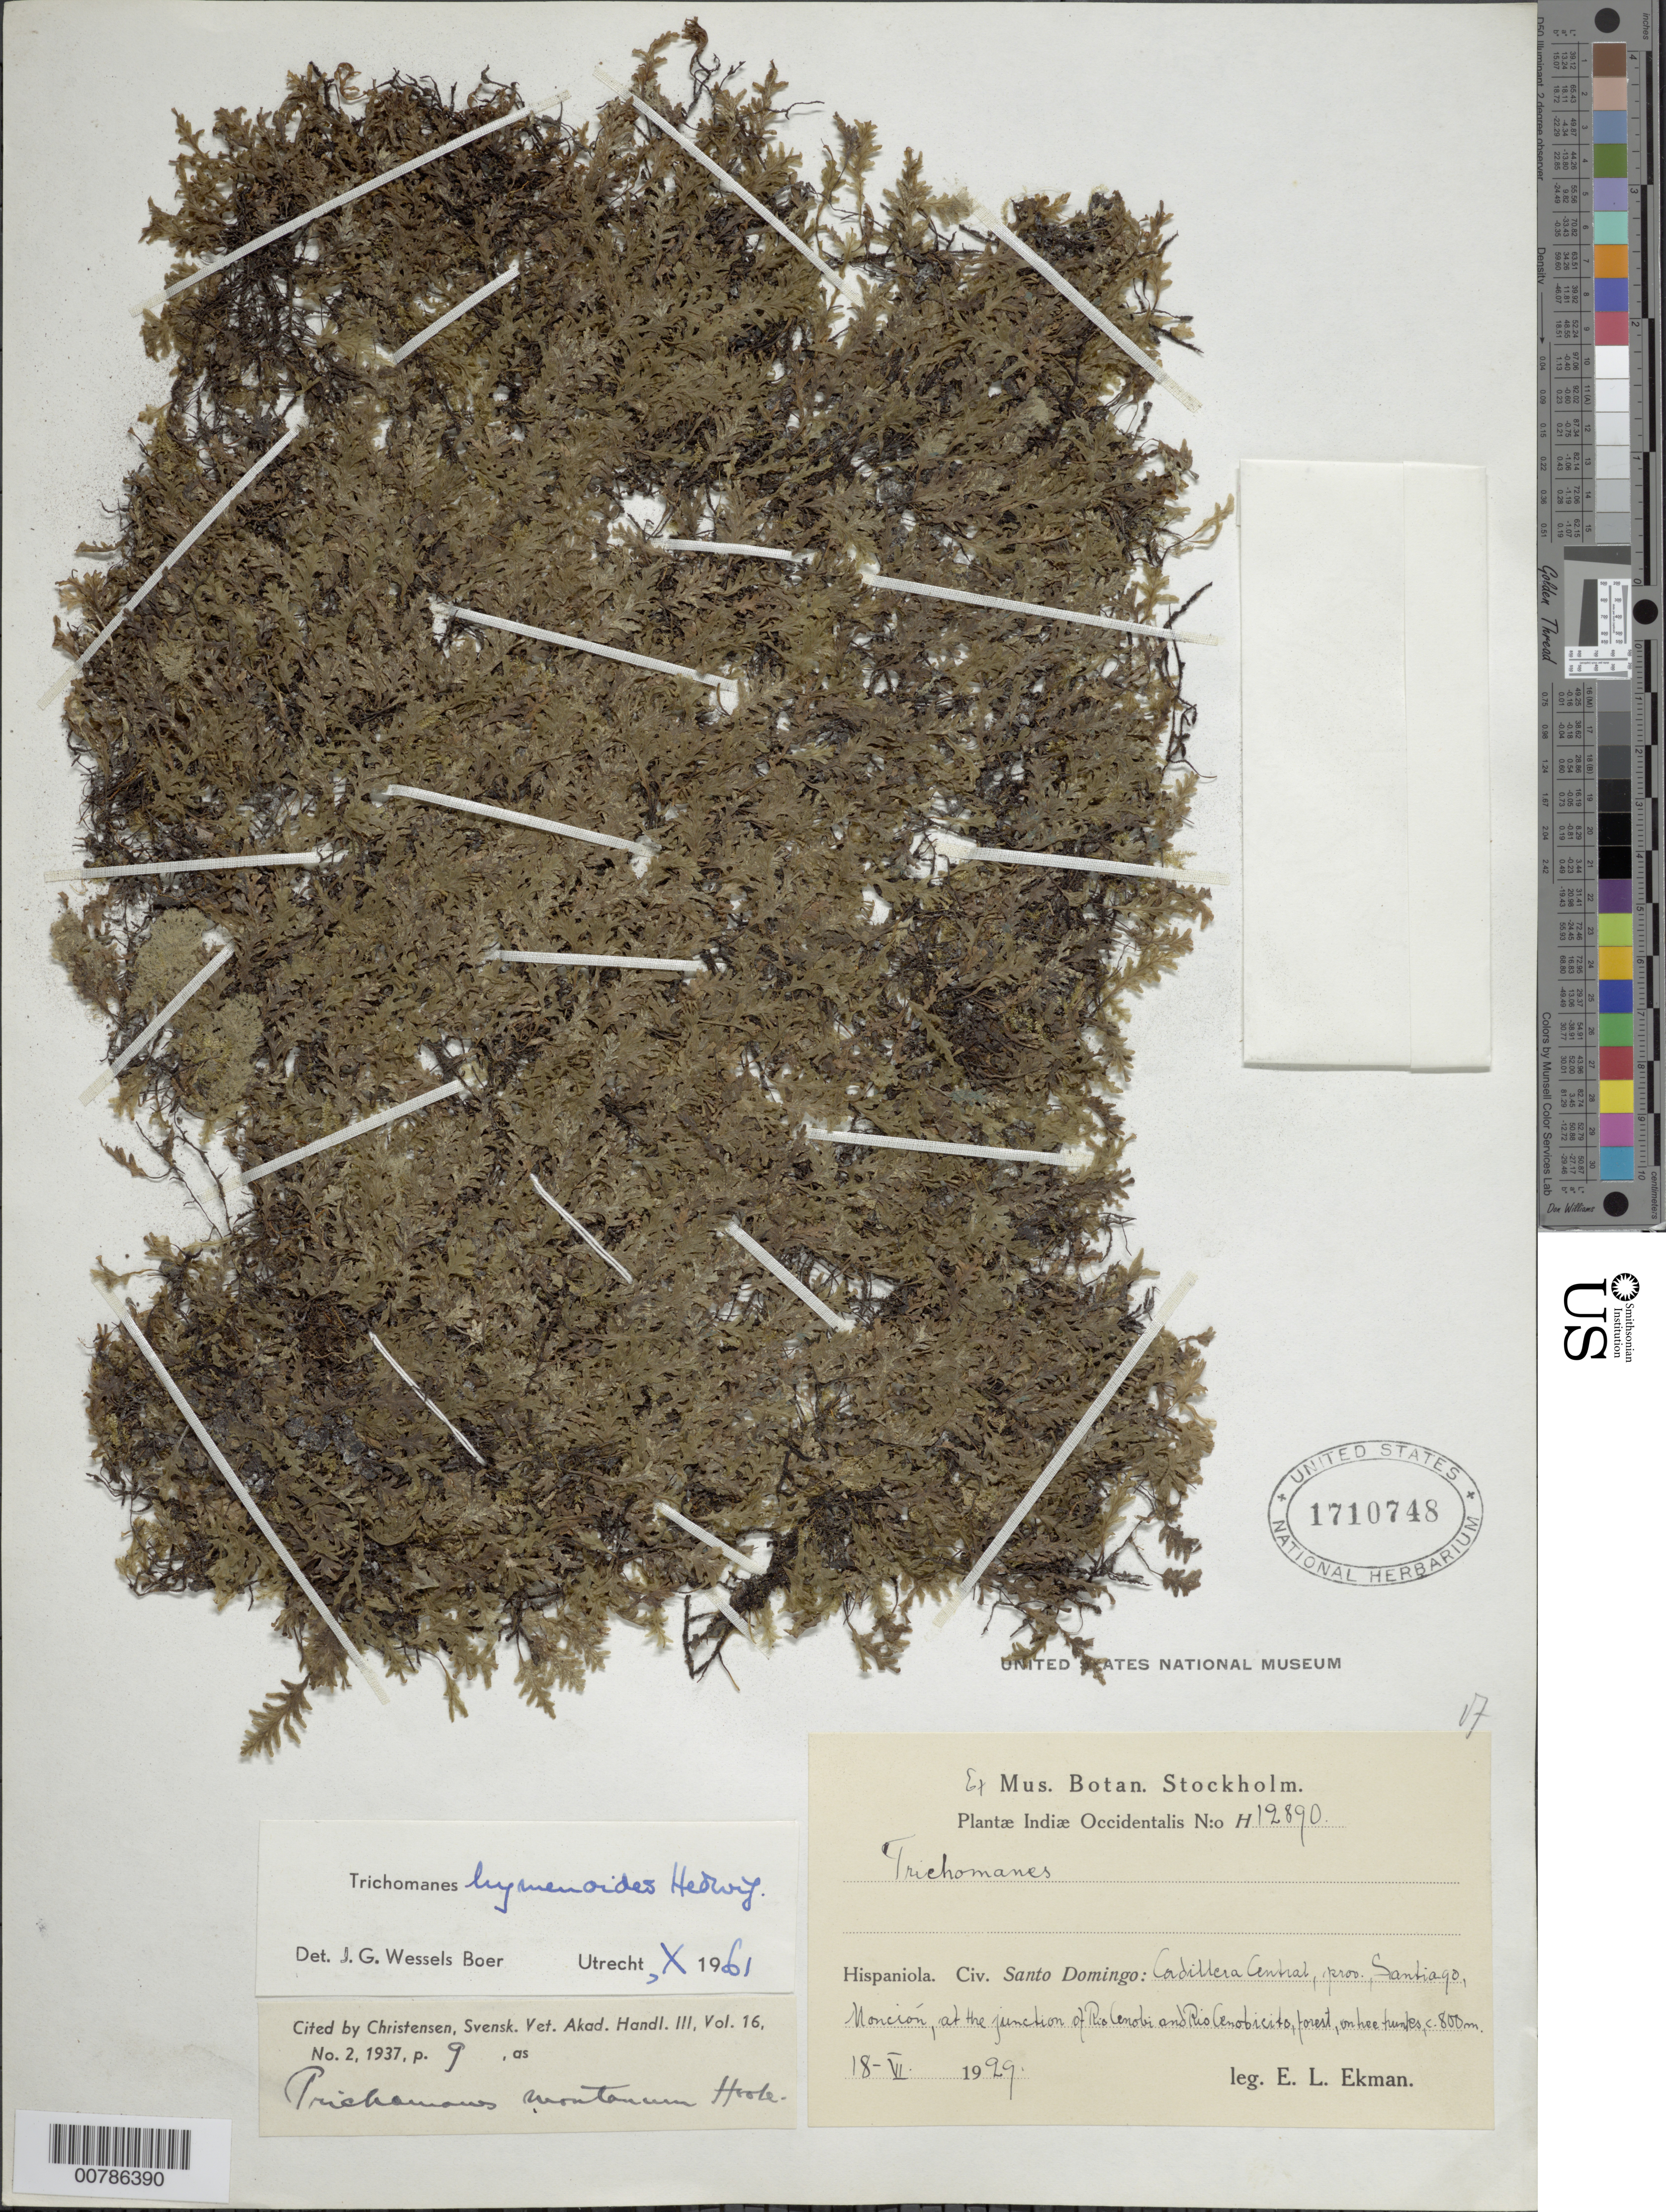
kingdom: Plantae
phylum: Tracheophyta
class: Polypodiopsida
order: Hymenophyllales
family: Hymenophyllaceae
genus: Didymoglossum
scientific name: Didymoglossum hymenoides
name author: (Hedw.) Copel.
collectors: E. L. Ekman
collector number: H 12890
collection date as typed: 18 Jun 1929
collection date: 1929-06-18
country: Dominican Republic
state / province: Santiago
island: Hispaniola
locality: Cordillera Central, Monción, junction of Rio Cenobi and Rio Cenobicito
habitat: Forest, on tree trunks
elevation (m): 800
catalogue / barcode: US 1710748